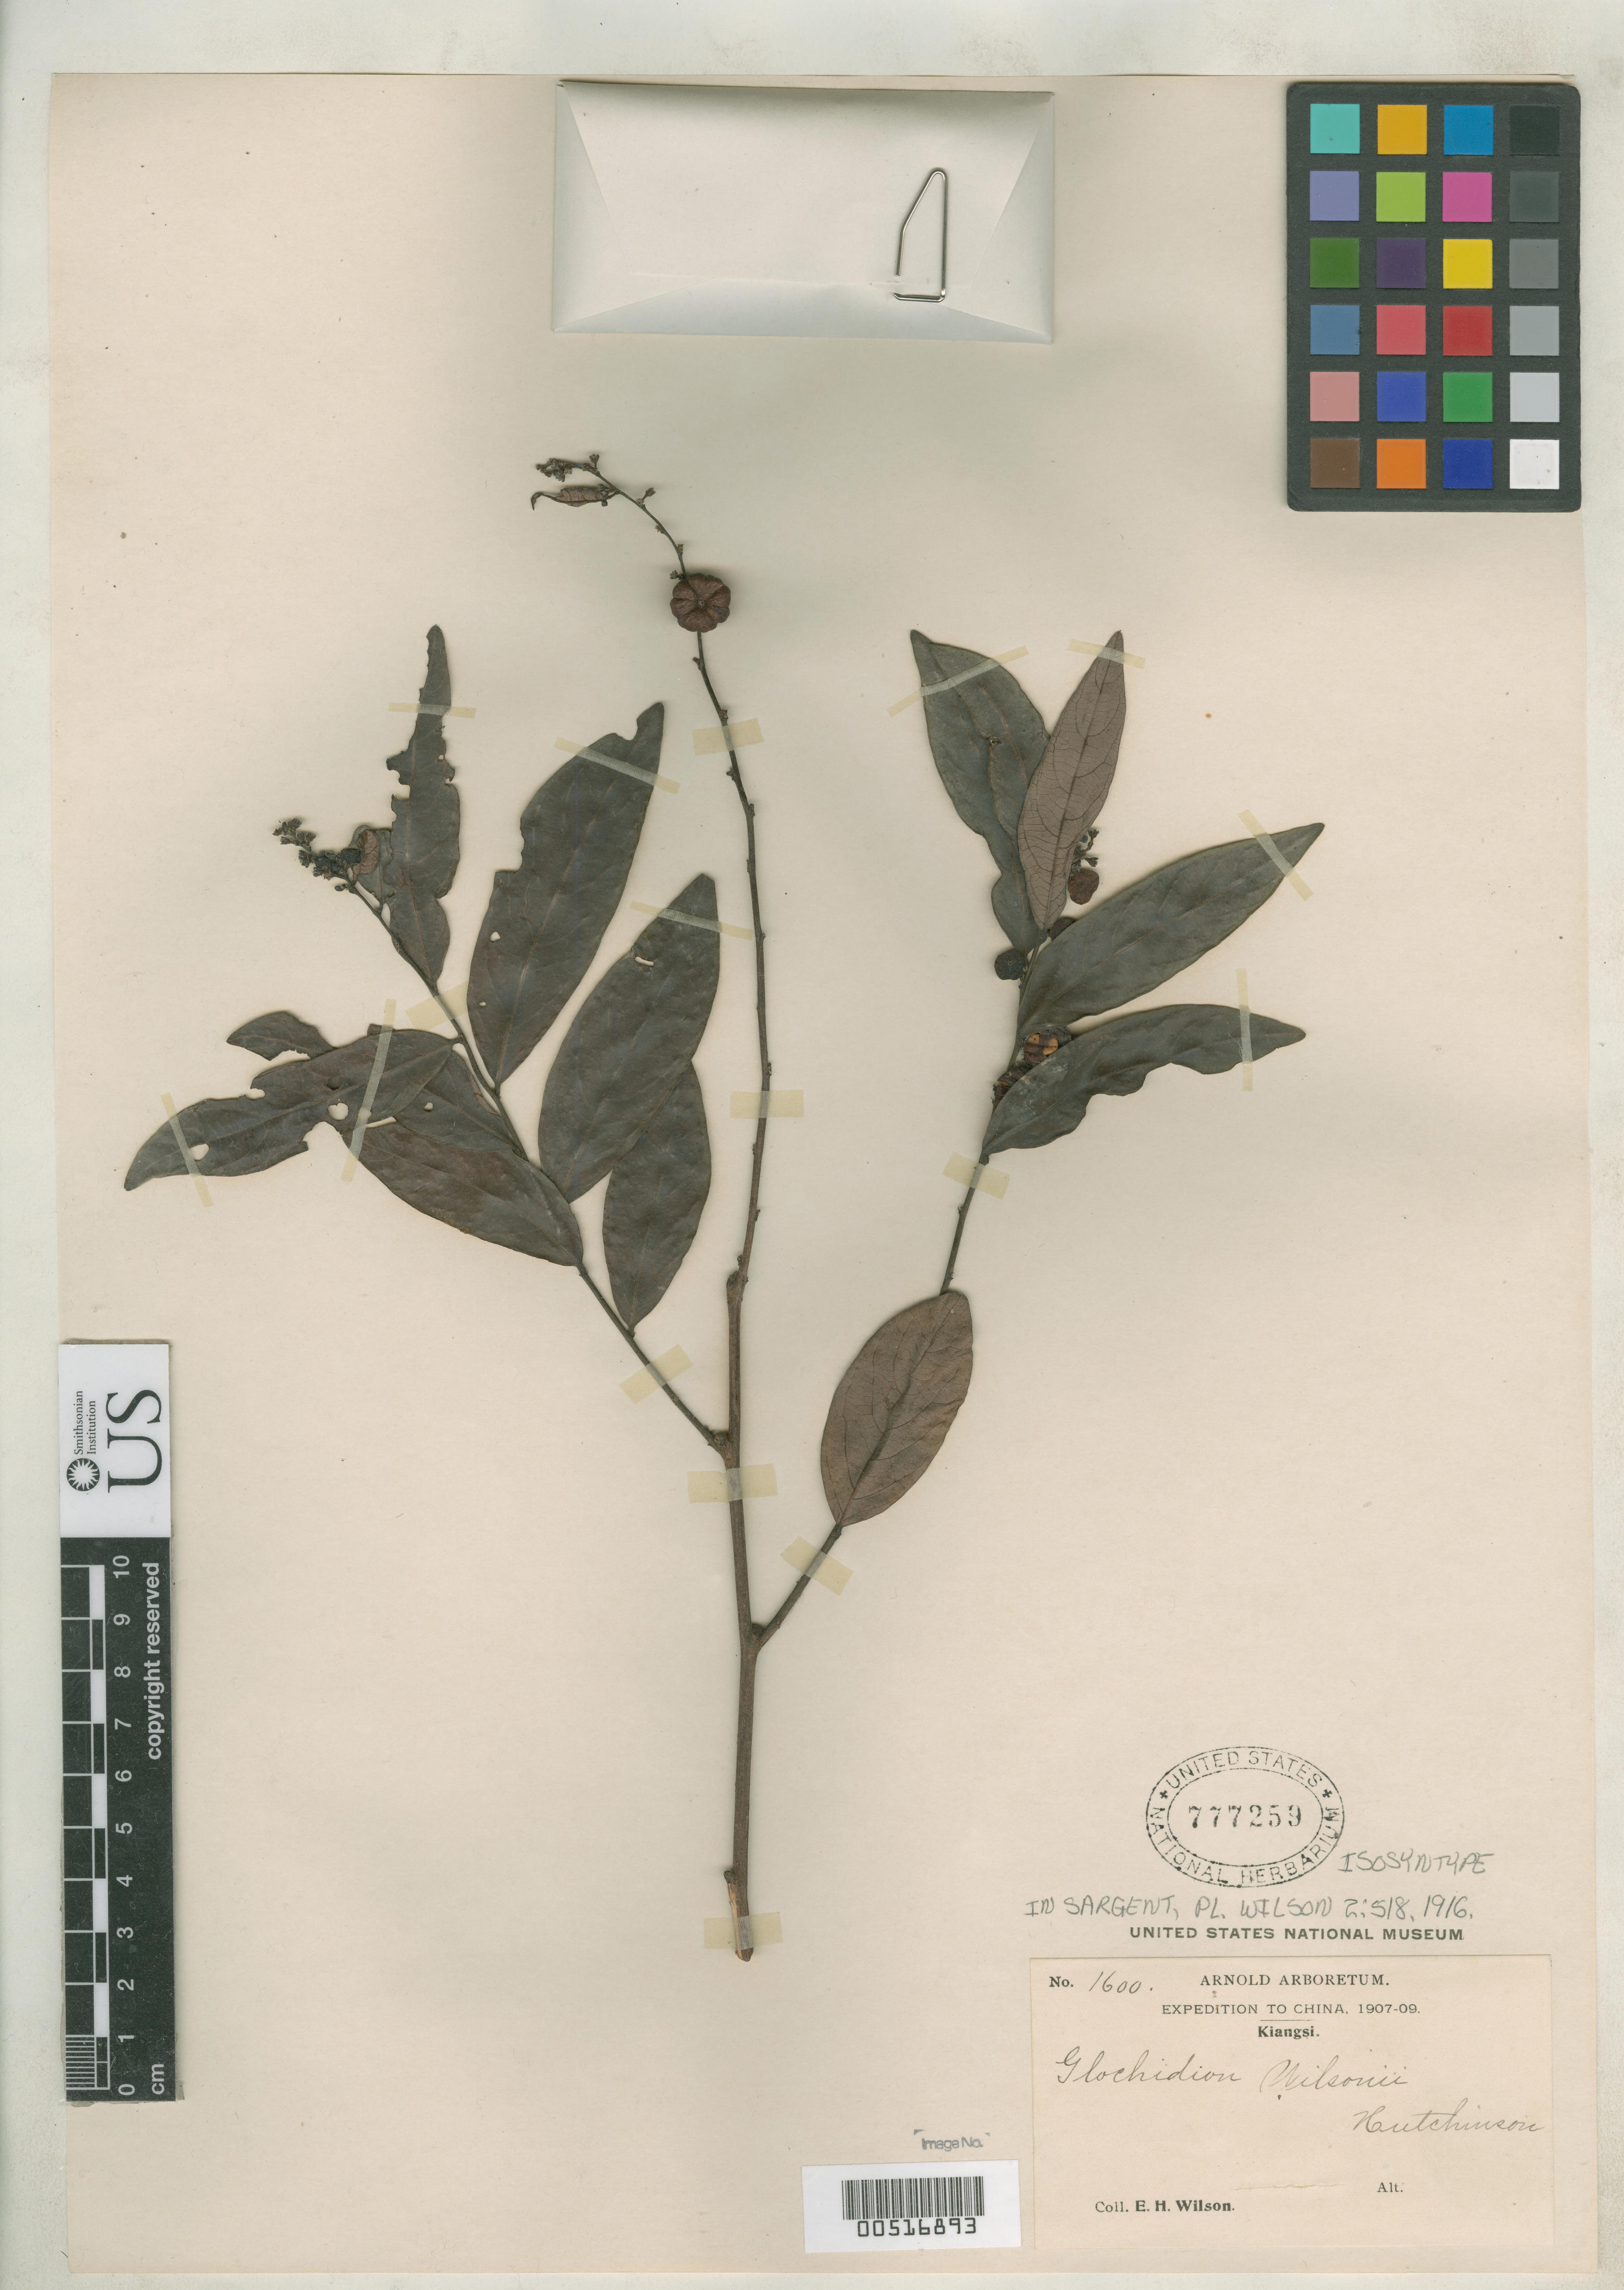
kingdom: Plantae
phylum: Tracheophyta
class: Magnoliopsida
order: Malpighiales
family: Phyllanthaceae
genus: Glochidion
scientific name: Glochidion wilsonii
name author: Hutch. in Sarg.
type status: Isosyntype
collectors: E. H. Wilson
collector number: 1600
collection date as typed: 1907 to -- --- 1909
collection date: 1907/1909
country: China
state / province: Jiangxi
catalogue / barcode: US 777259